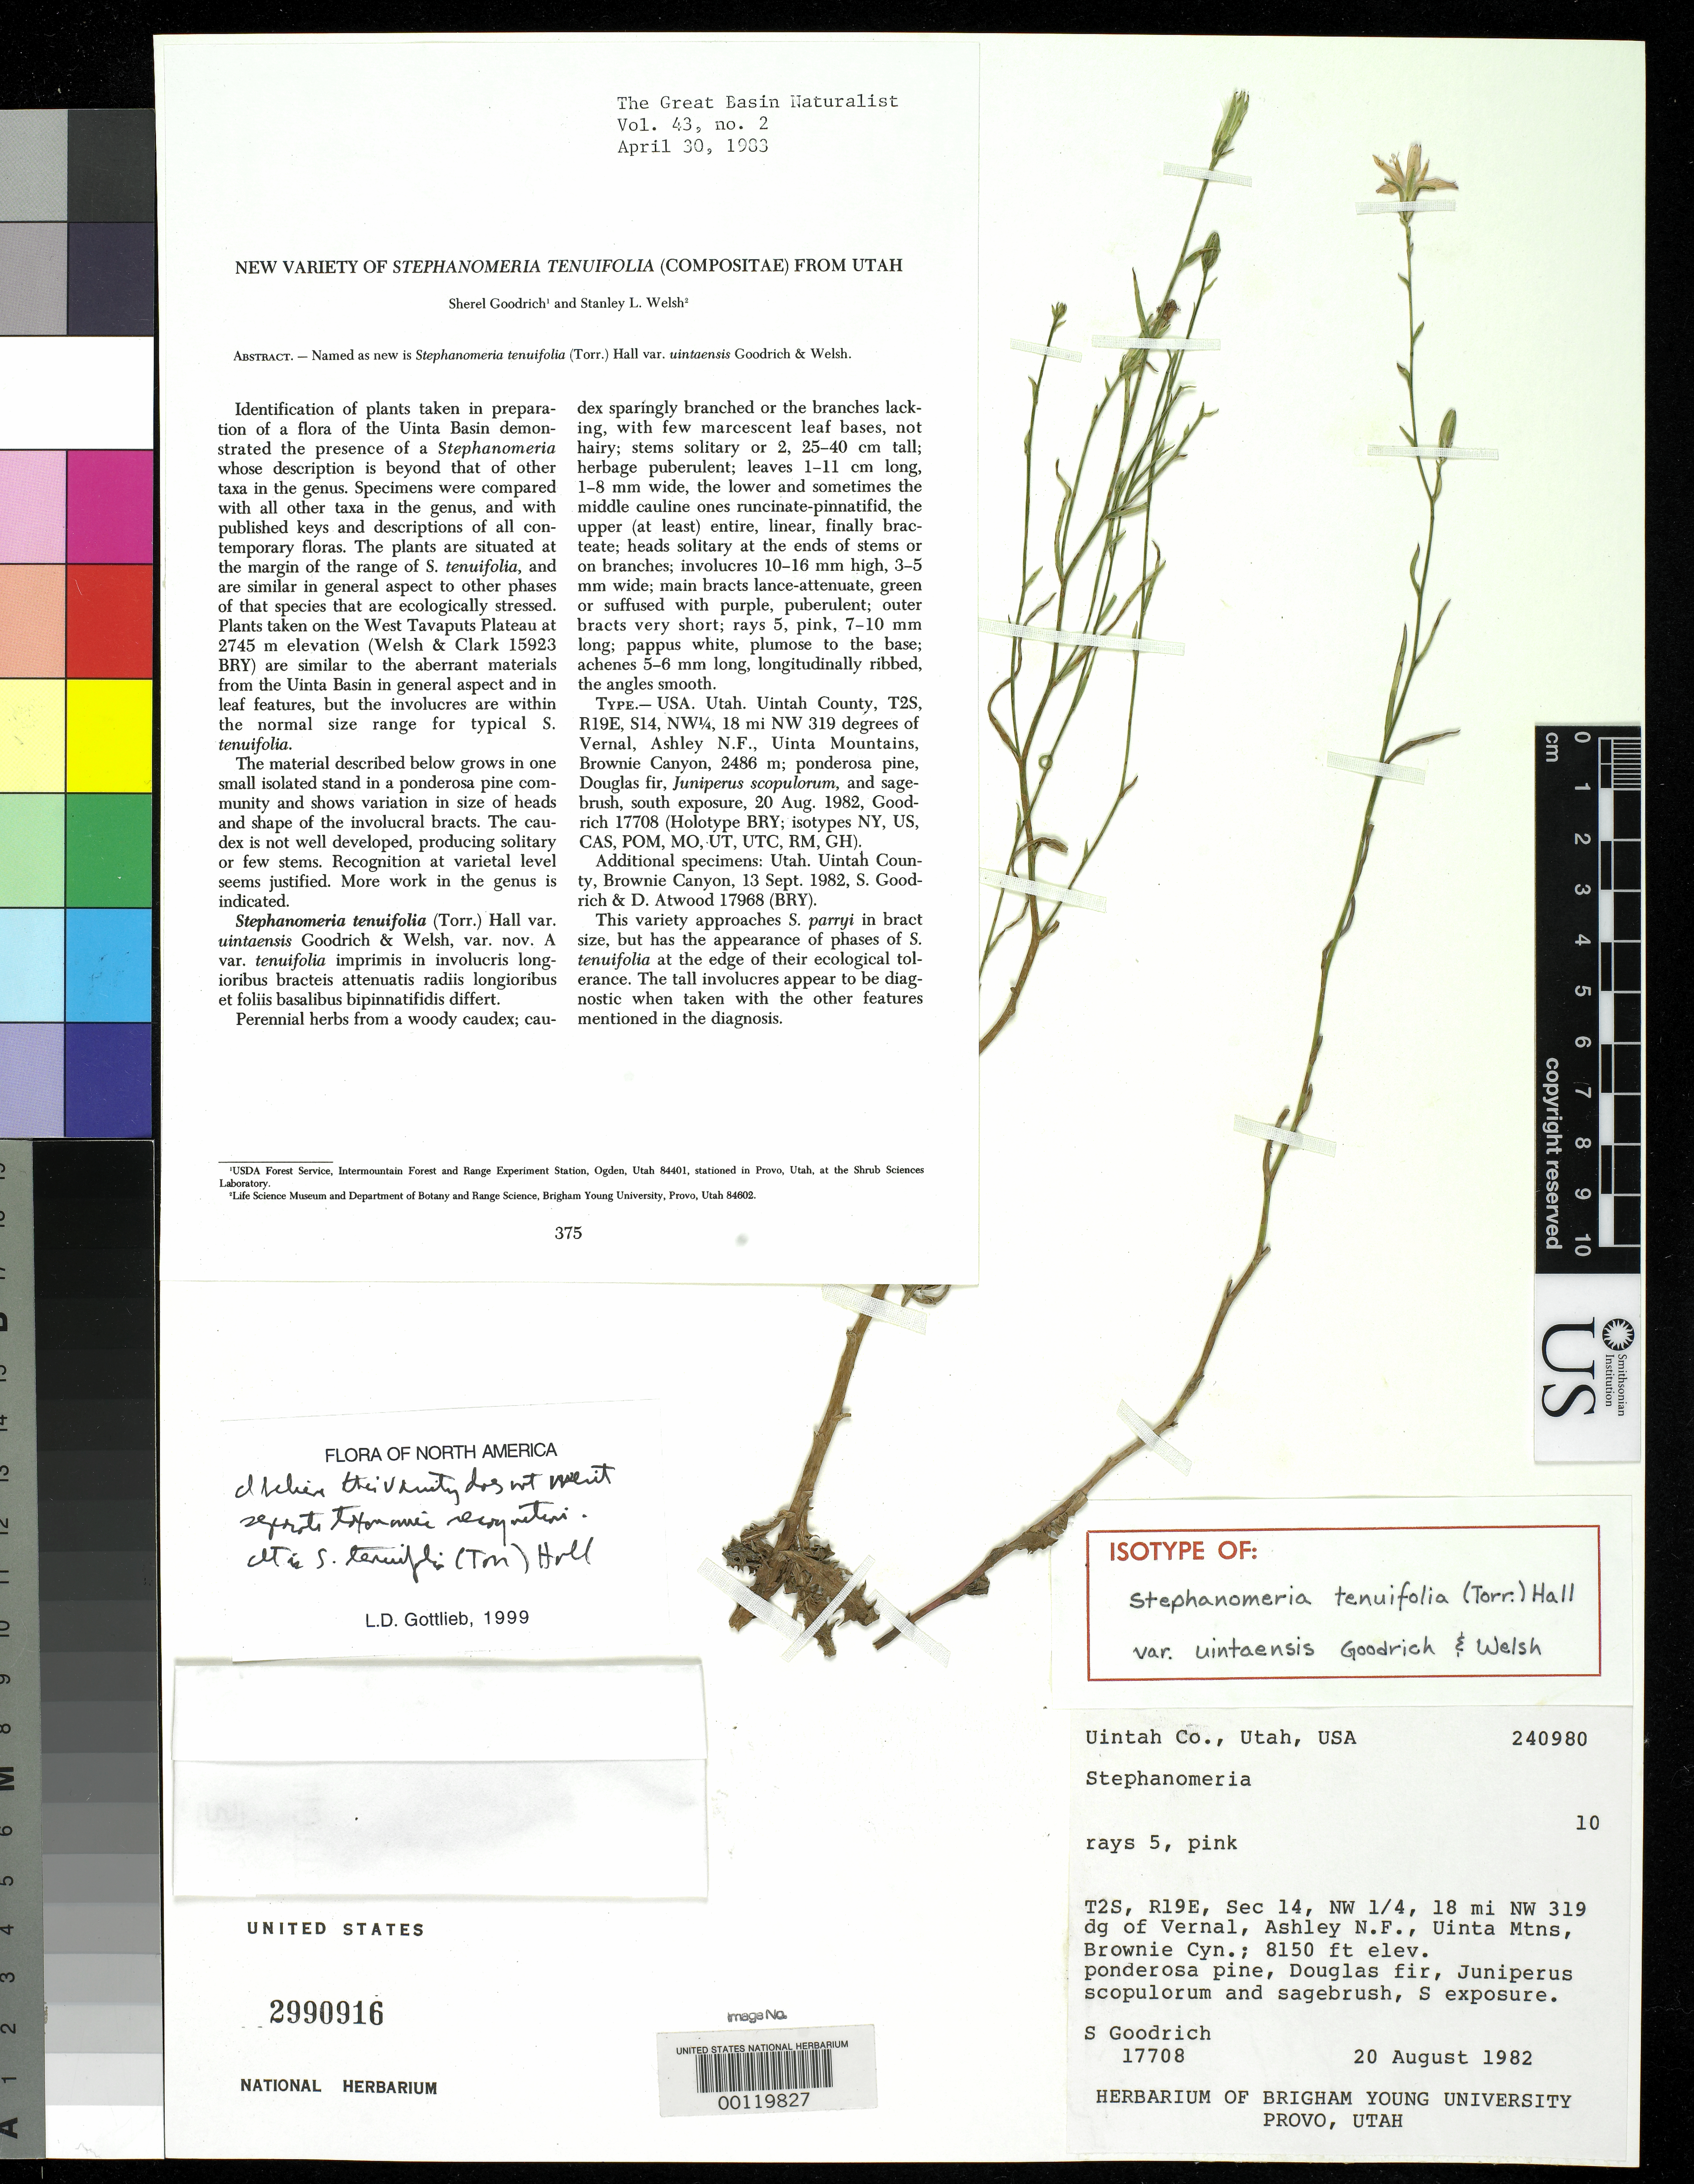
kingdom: Plantae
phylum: Tracheophyta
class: Magnoliopsida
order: Asterales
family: Asteraceae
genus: Stephanomeria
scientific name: Stephanomeria tenuifolia var. uintaensis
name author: Goodrich & S.L. Welsh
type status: Isotype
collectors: S. Goodrich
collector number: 17708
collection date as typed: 20 Aug 1982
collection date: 1982-08-20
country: United States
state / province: Utah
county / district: Uintah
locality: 18 mi NW 319 dg. of Vernal, Ashley N.F., Uinta Mtns, Brownie Cyn.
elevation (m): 2484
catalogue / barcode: US 2990916